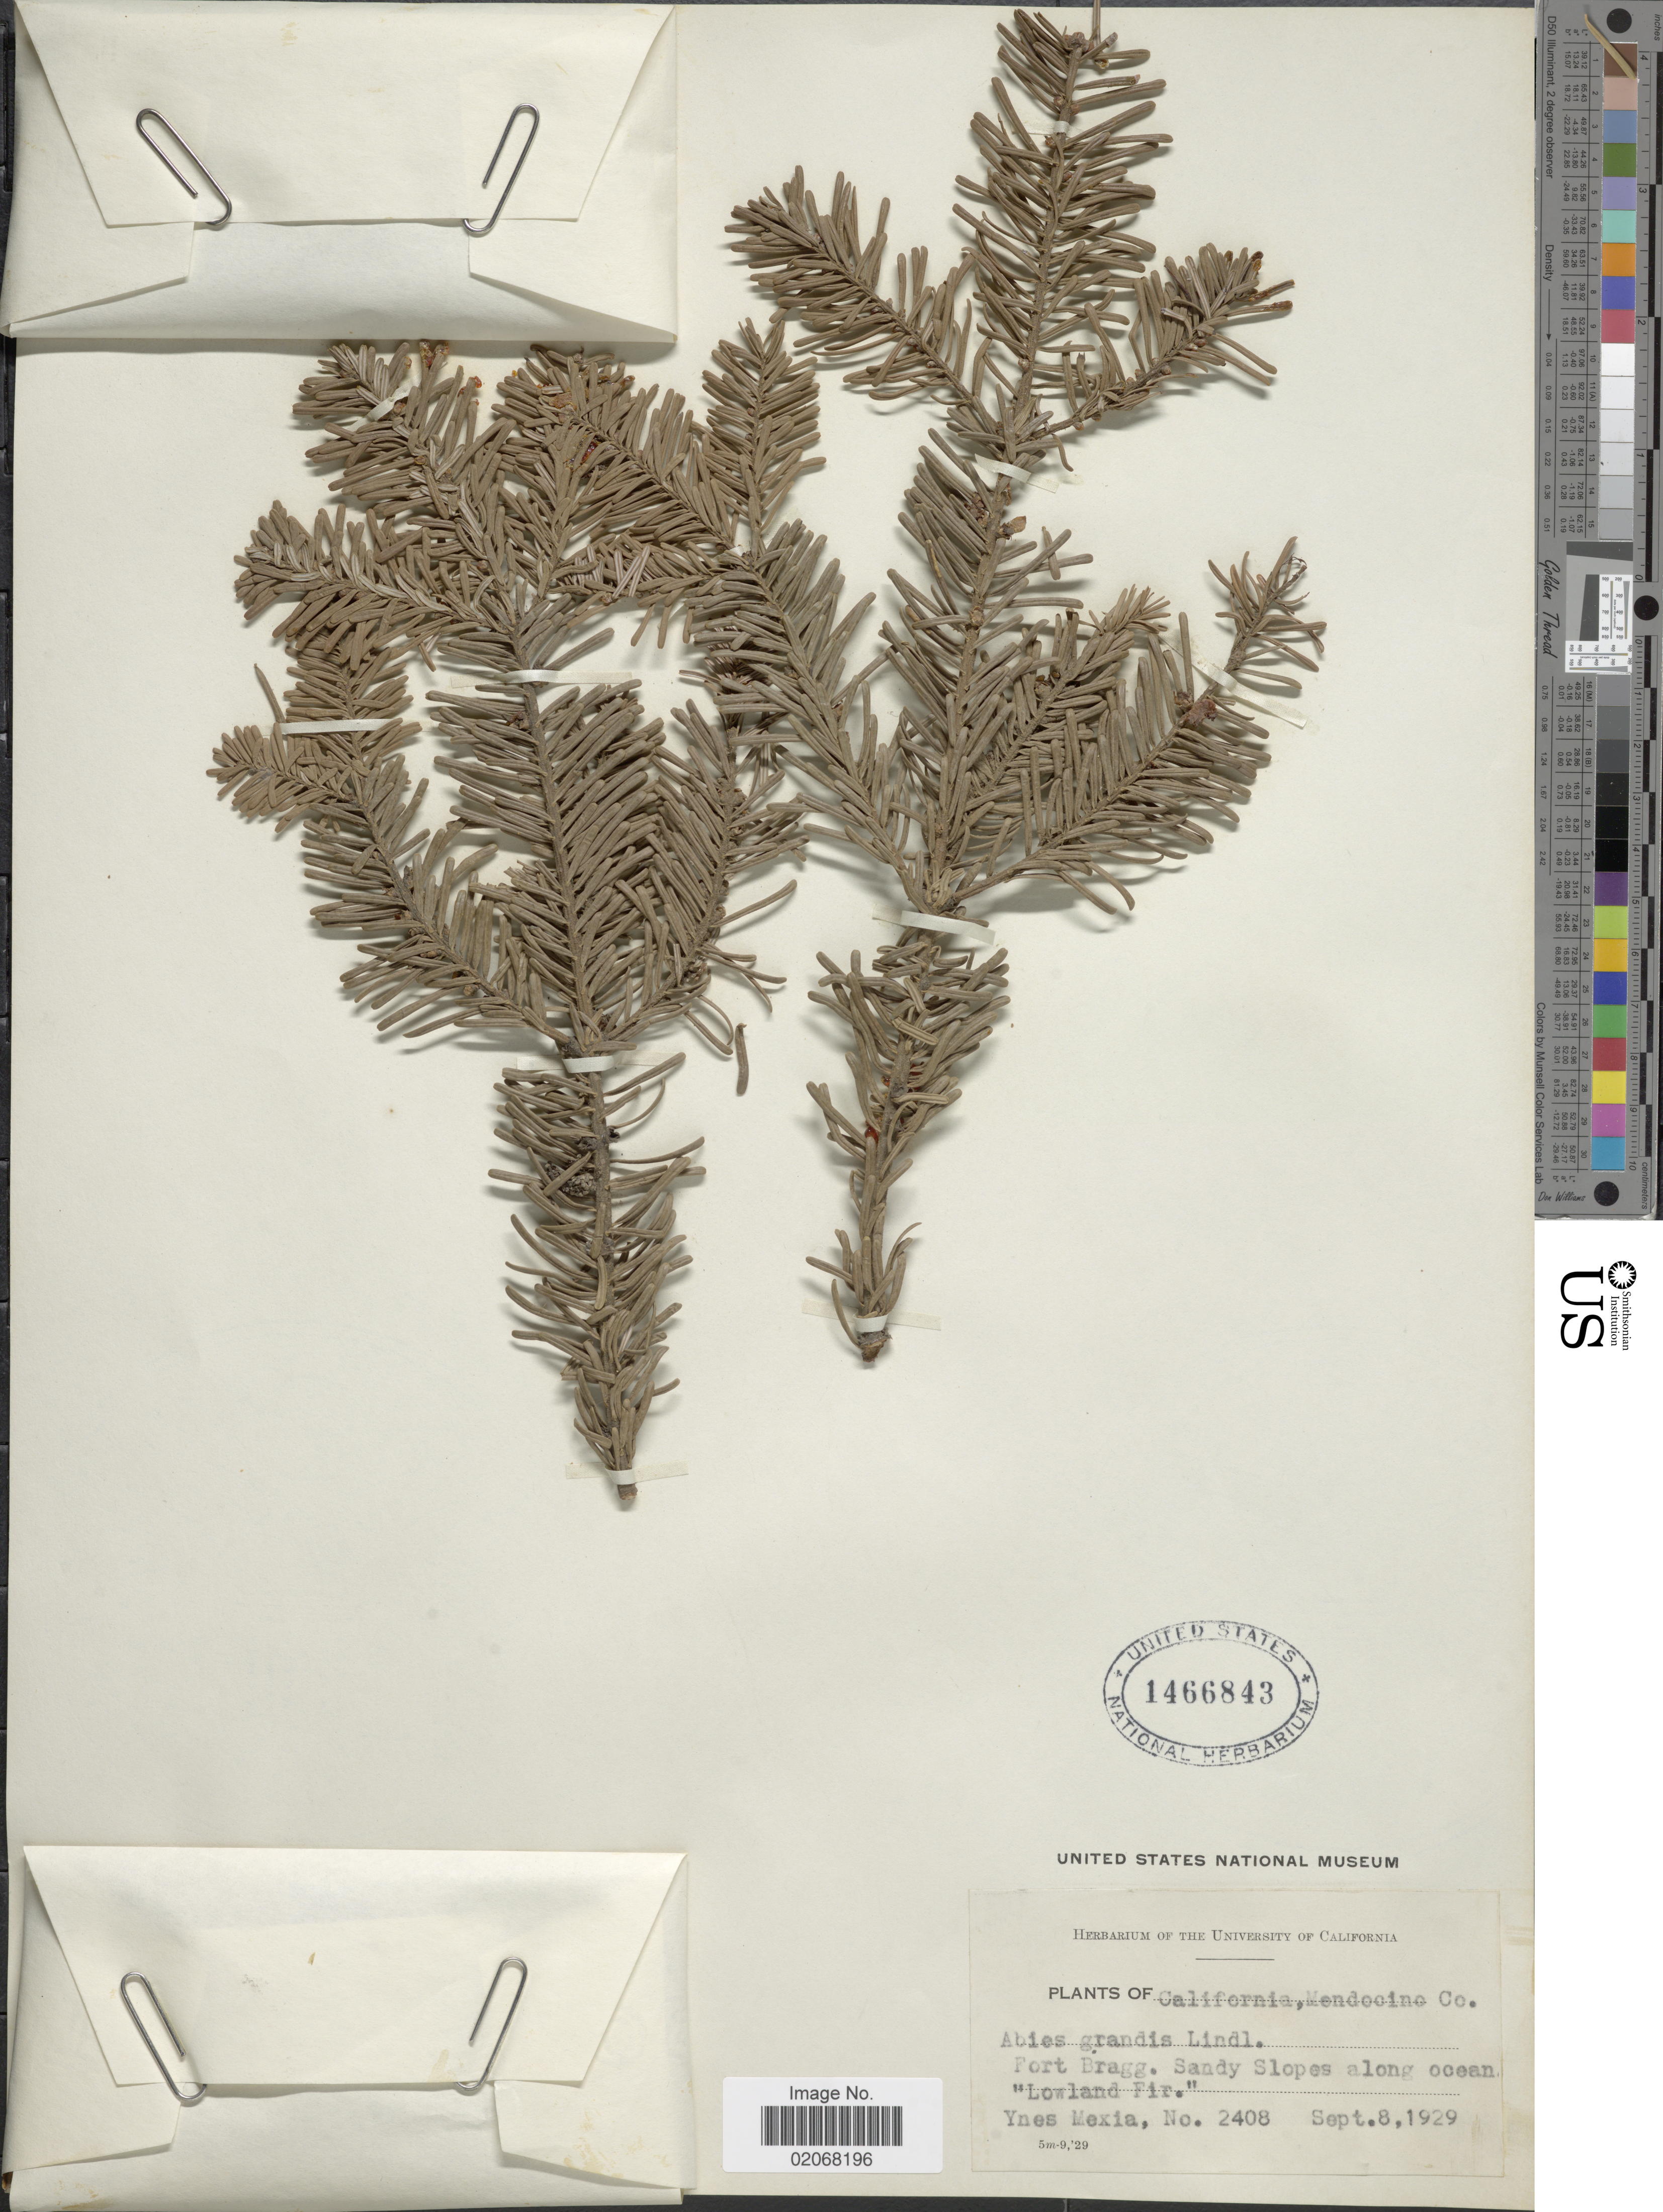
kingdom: Plantae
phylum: Tracheophyta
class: Pinopsida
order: Pinales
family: Pinaceae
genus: Abies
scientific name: Abies grandis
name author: (Douglas ex D. Don) Lindl.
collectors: Y. Mexia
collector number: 2408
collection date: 1929-09-08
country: United States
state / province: California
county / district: Mendocino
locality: Mendocino Co., Fort Bragg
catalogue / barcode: US 1466843